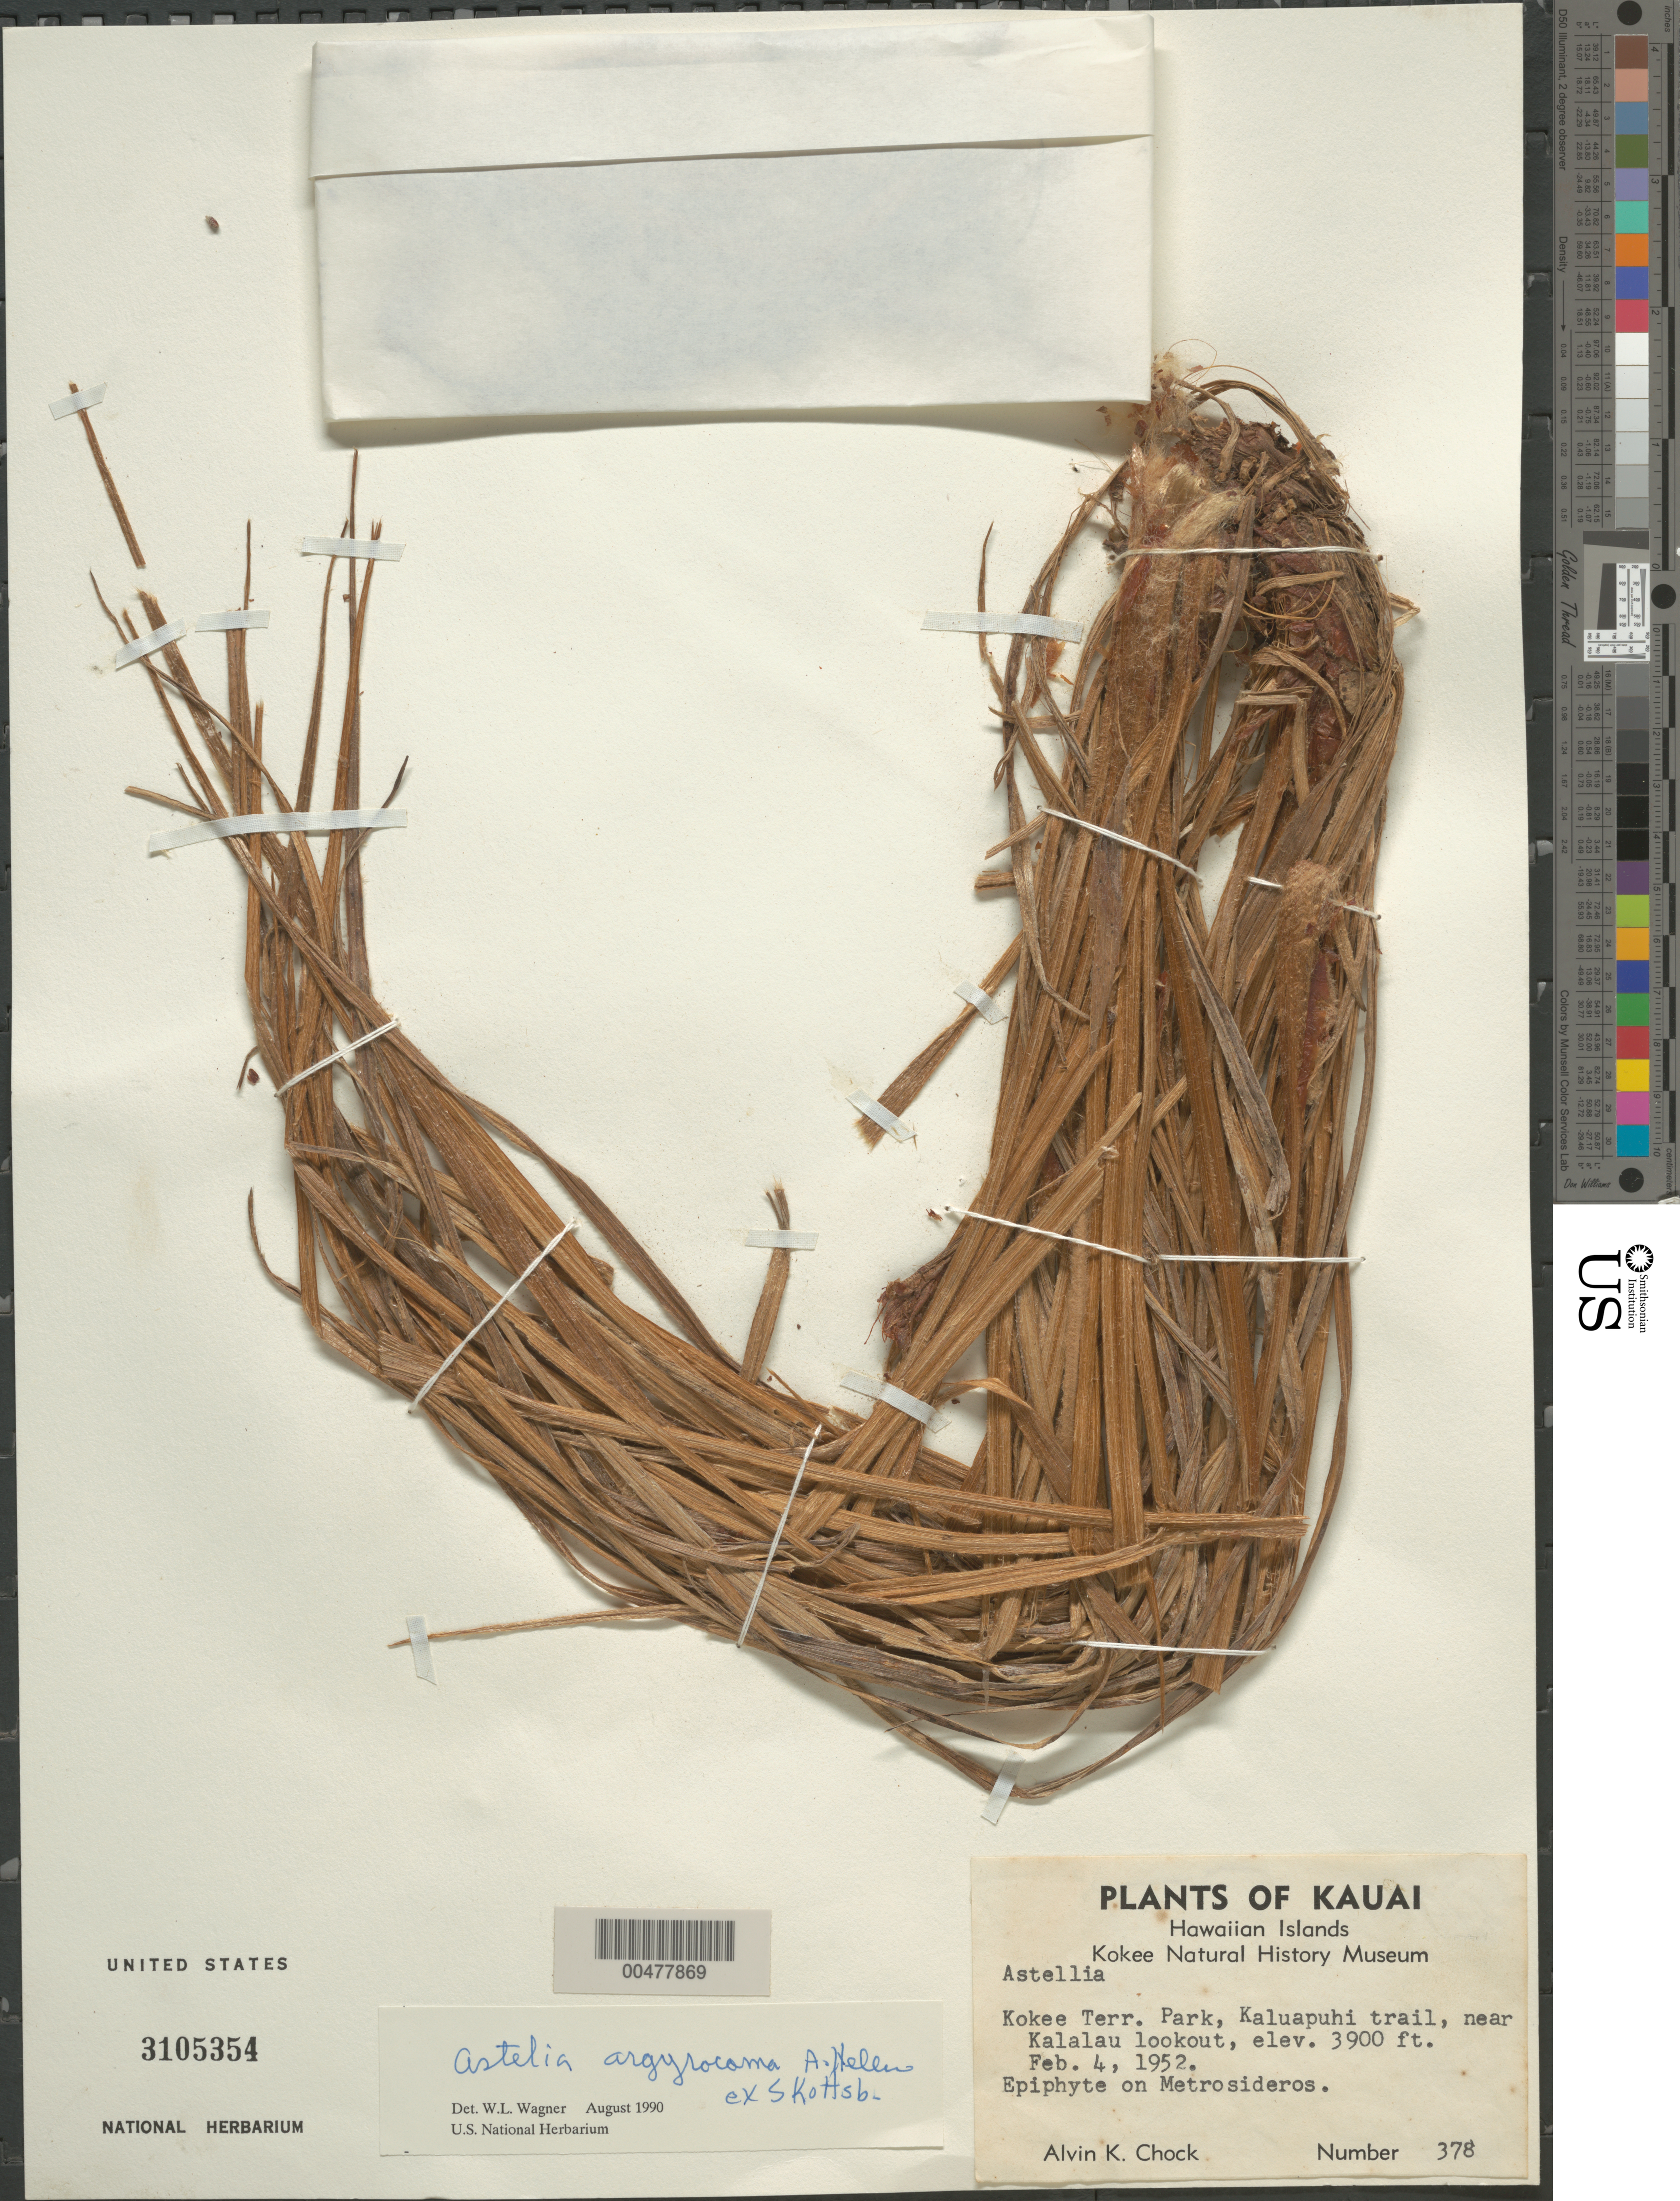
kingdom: Plantae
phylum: Tracheophyta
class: Liliopsida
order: Asparagales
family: Asteliaceae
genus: Astelia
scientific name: Astelia argyrocoma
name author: A. Heller ex Skottsb.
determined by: Wagner, W. L., (BOT), Smithsonian Institution - National Museum of Natural History (UNITED STATES)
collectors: A. Chock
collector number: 378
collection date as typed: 4 Feb 1952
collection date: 1952-02-04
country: United States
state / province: Hawaii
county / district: Kauai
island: Kaua'i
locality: Kokee Terr. Park, Kaluapuhi trail, near Kalalau Lookout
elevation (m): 1189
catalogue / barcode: US 3105354